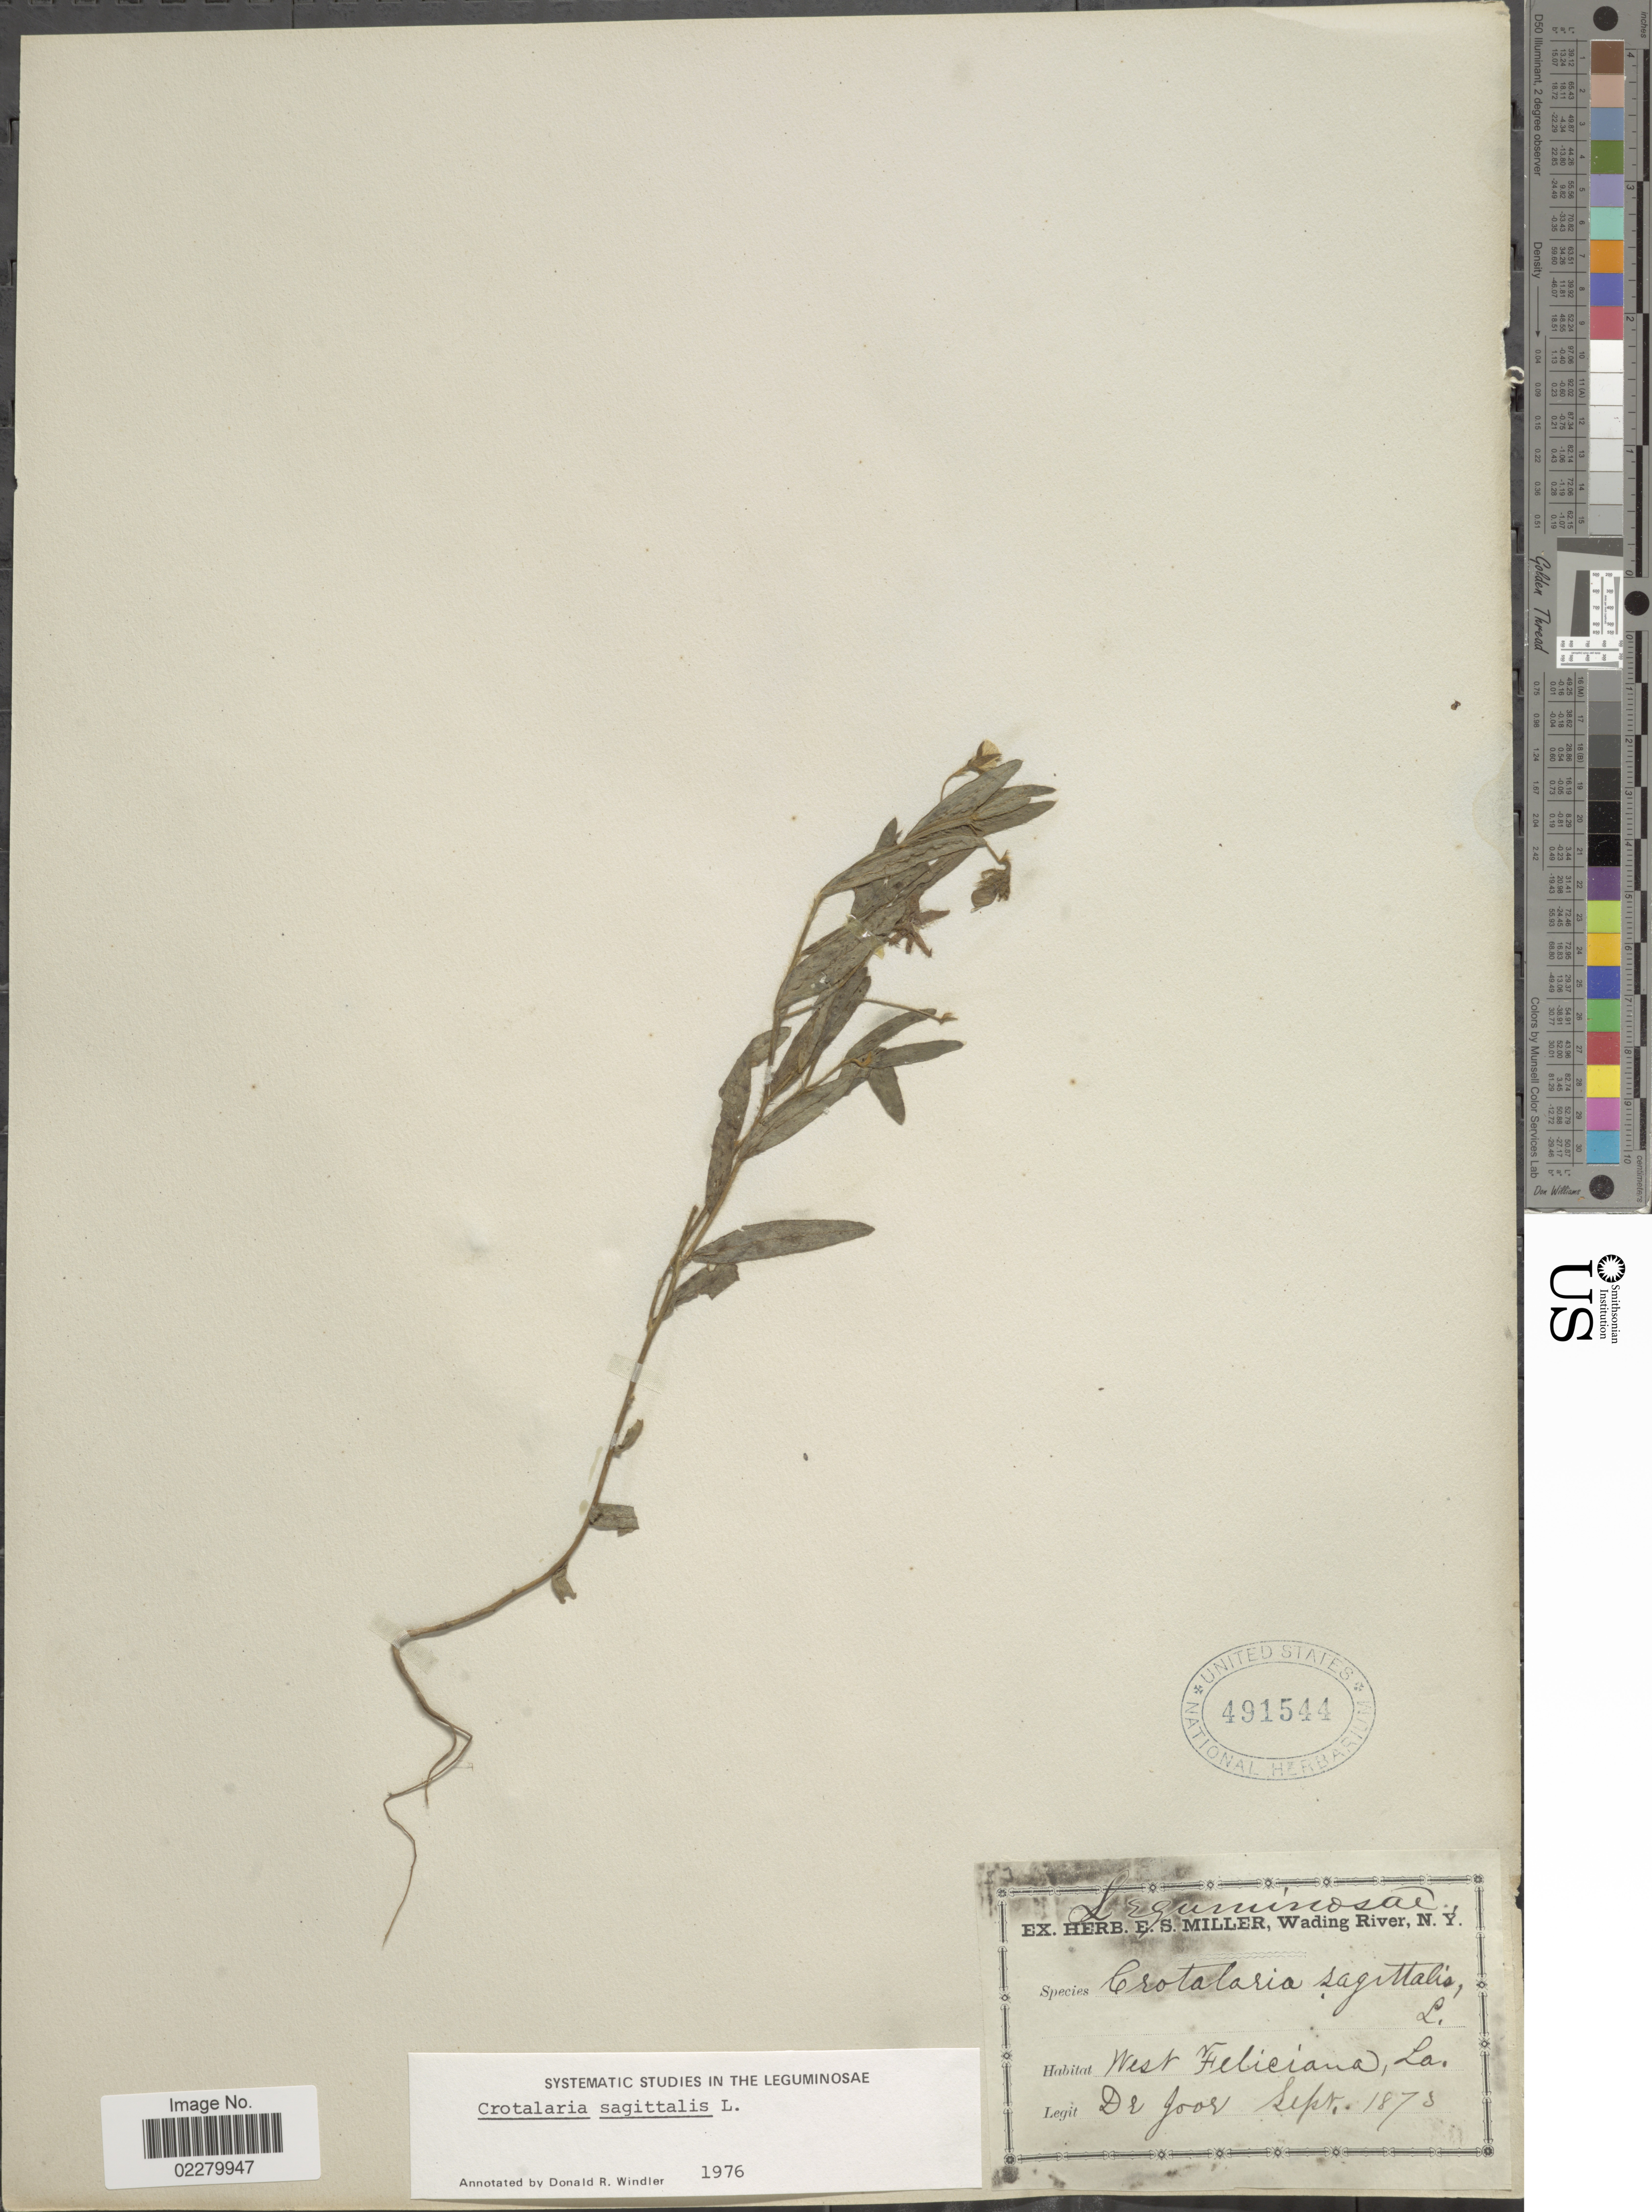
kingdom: Plantae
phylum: Tracheophyta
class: Magnoliopsida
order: Fabales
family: Fabaceae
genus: Crotalaria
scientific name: Crotalaria sagittalis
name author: L.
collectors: -. Joor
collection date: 1873-09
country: United States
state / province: Louisiana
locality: West Feliciana, La.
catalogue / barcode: US 491544